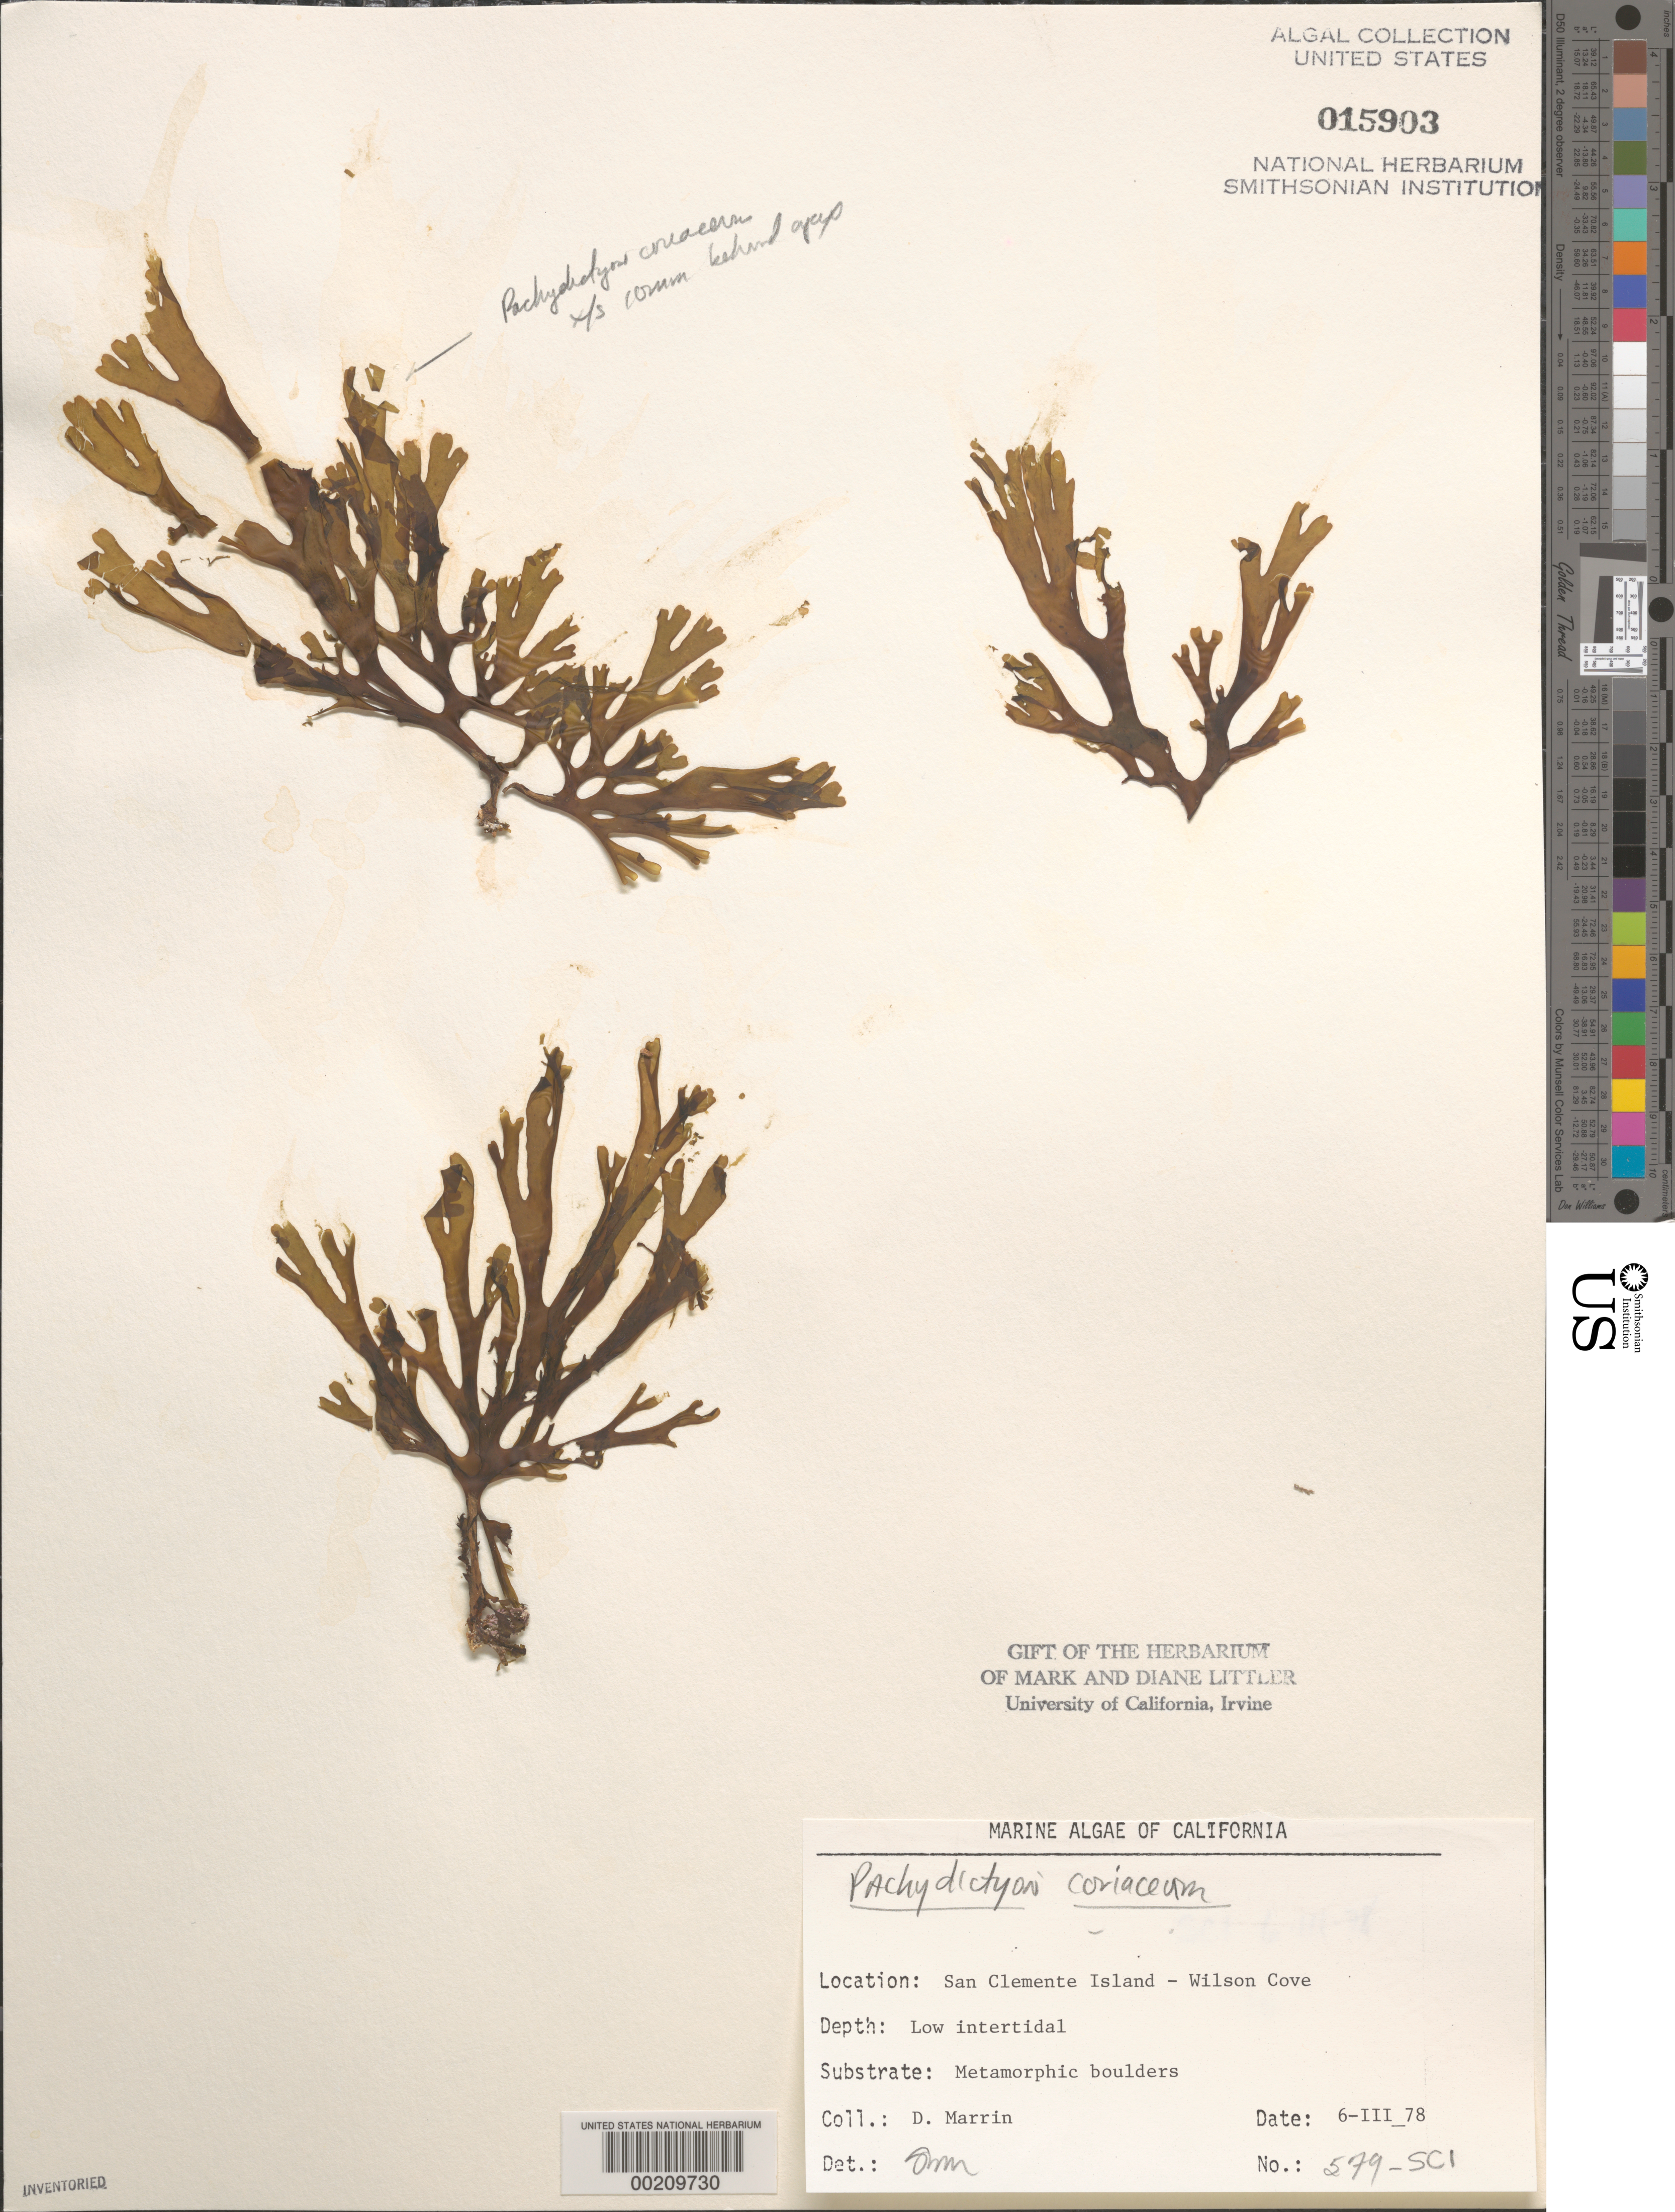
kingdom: Chromista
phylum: Ochrophyta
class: Phaeophyceae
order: Dictyotales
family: Dictyotaceae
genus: Pachydictyon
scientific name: Pachydictyon coriaceum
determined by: Murray, S. N.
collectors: D. Marrin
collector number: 579-sci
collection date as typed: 06 Mar 1978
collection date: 1978-03-06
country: United States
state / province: California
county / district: Los Angeles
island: San Clemente Island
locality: Wilson Cove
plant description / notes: BLM-SOCALBIGHT Rocky Intertidal Survey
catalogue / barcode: US 15903